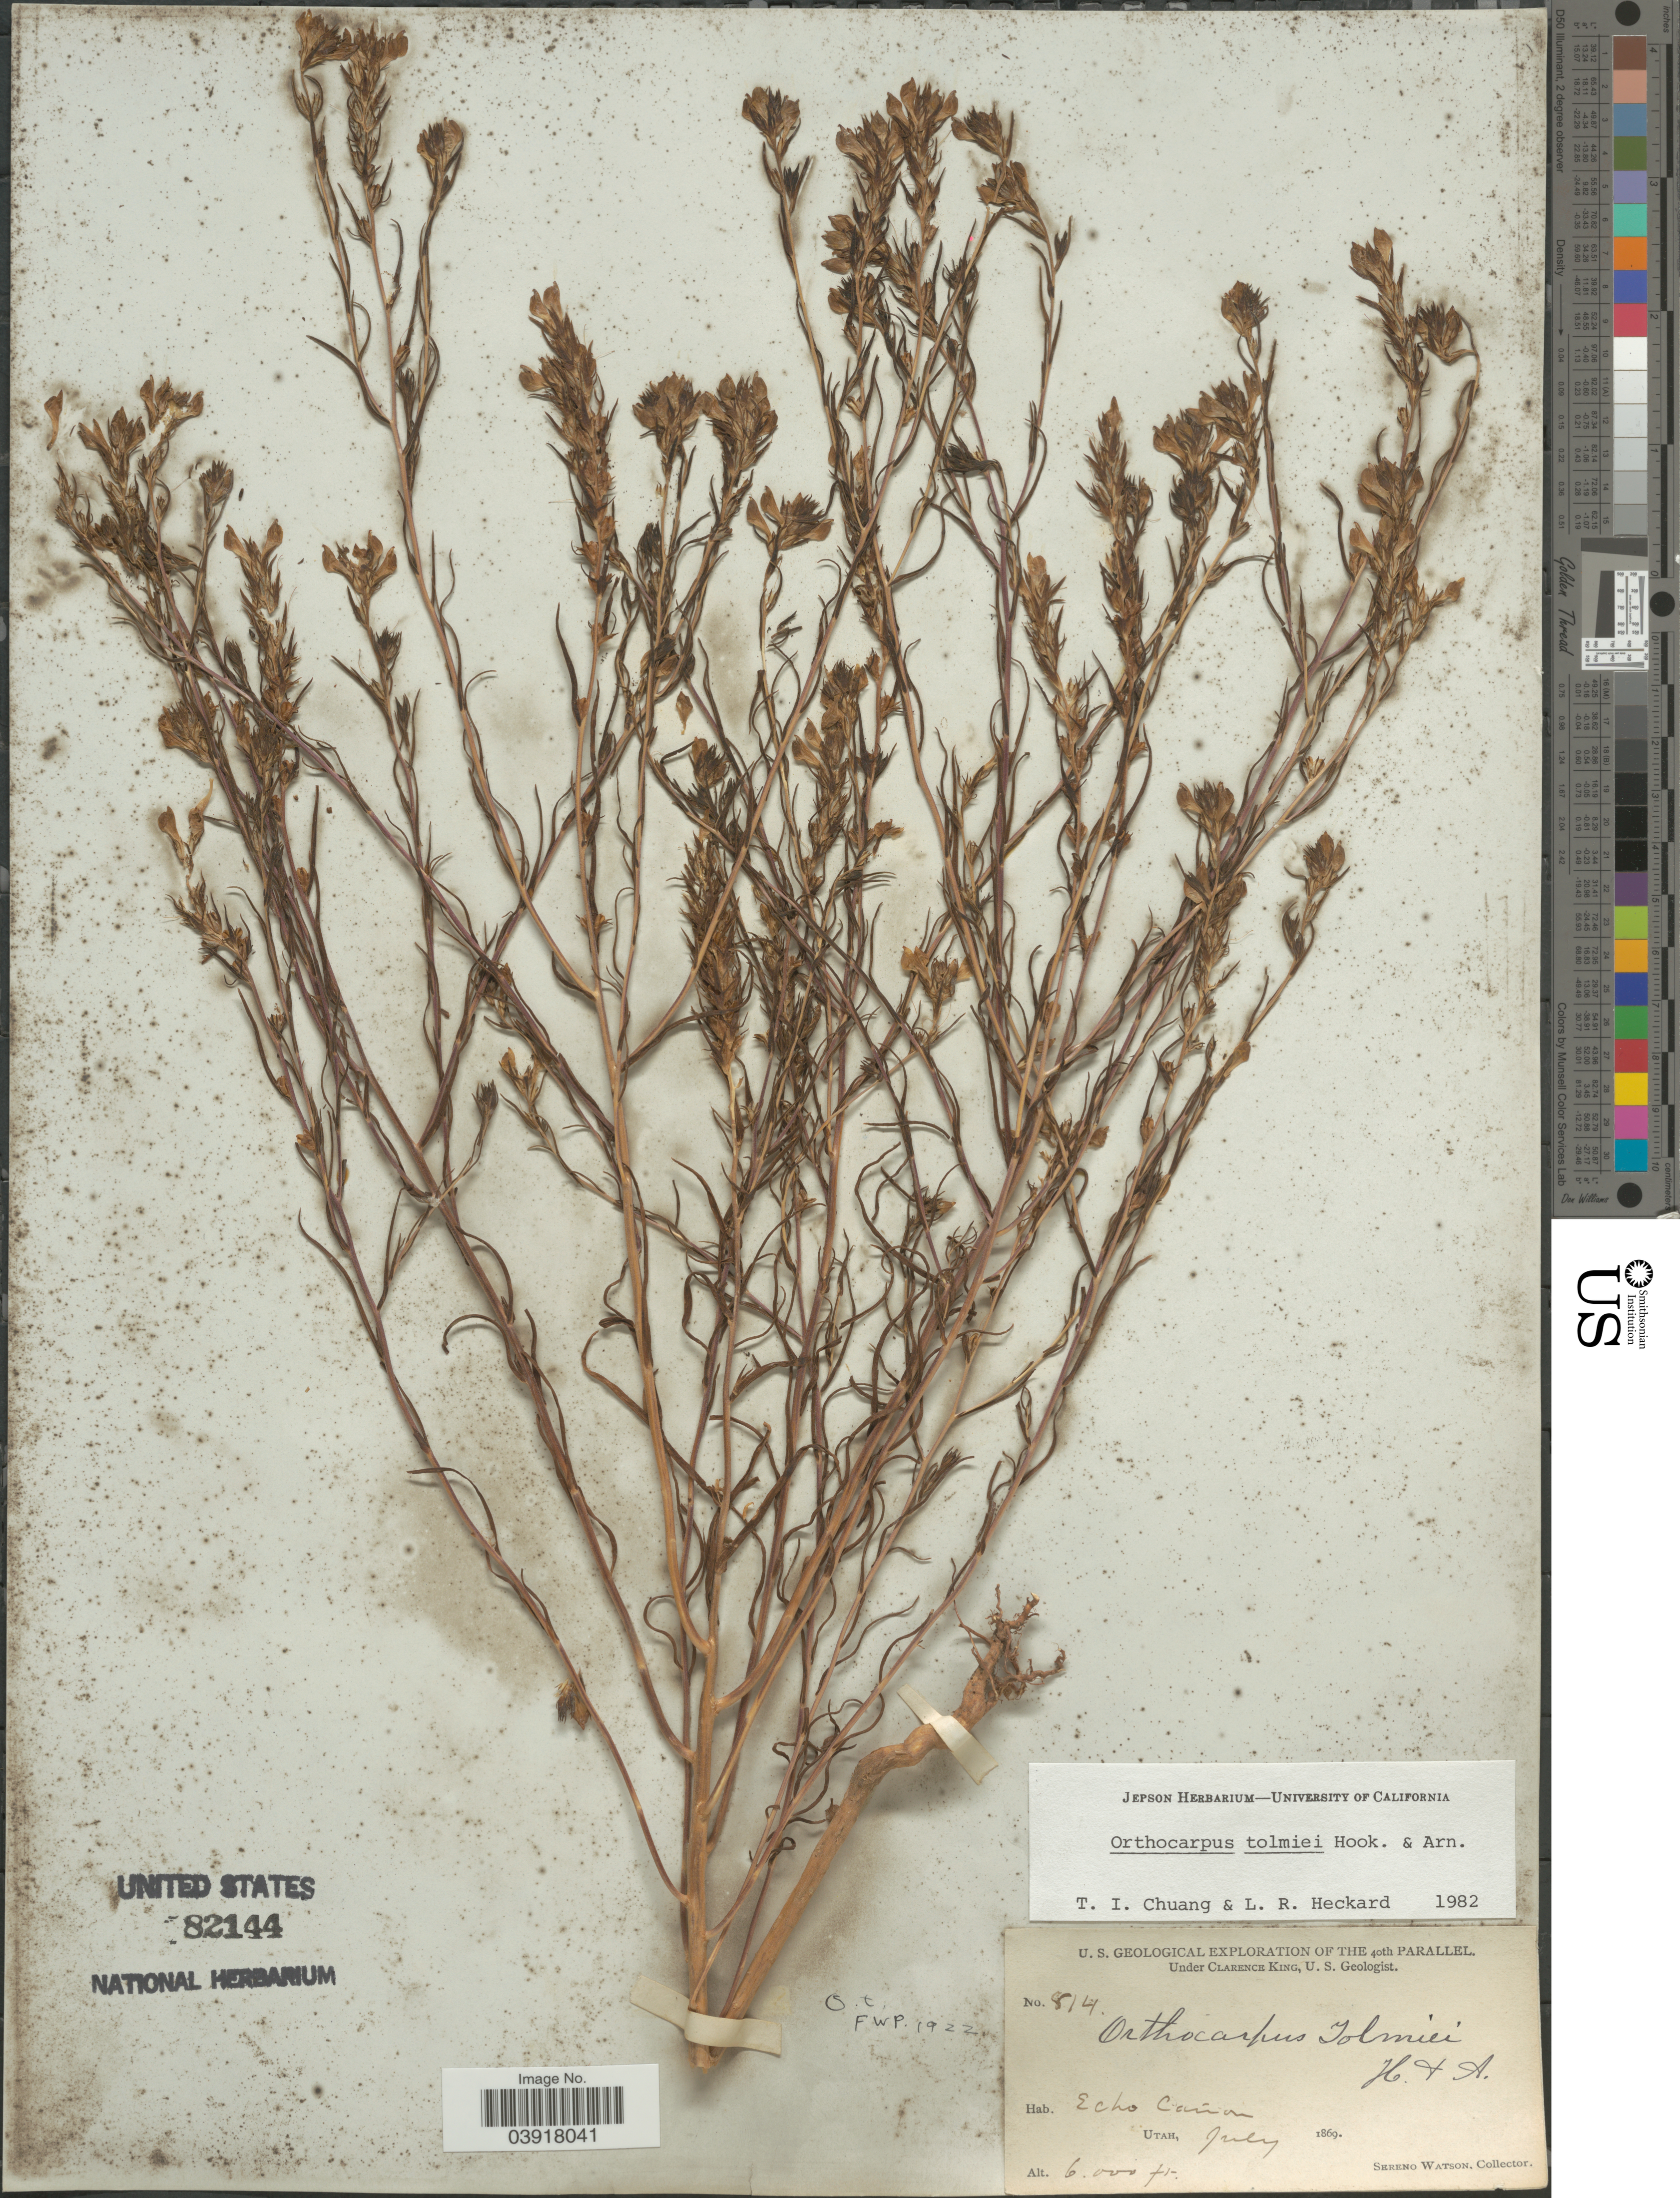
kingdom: Plantae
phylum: Tracheophyta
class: Magnoliopsida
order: Lamiales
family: Orobanchaceae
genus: Orthocarpus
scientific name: Orthocarpus tolmiei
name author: Hook. & Arn.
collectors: S. Watson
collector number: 814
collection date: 1869-07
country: United States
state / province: Utah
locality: Echo Cañon.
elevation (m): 1829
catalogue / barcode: US 82144